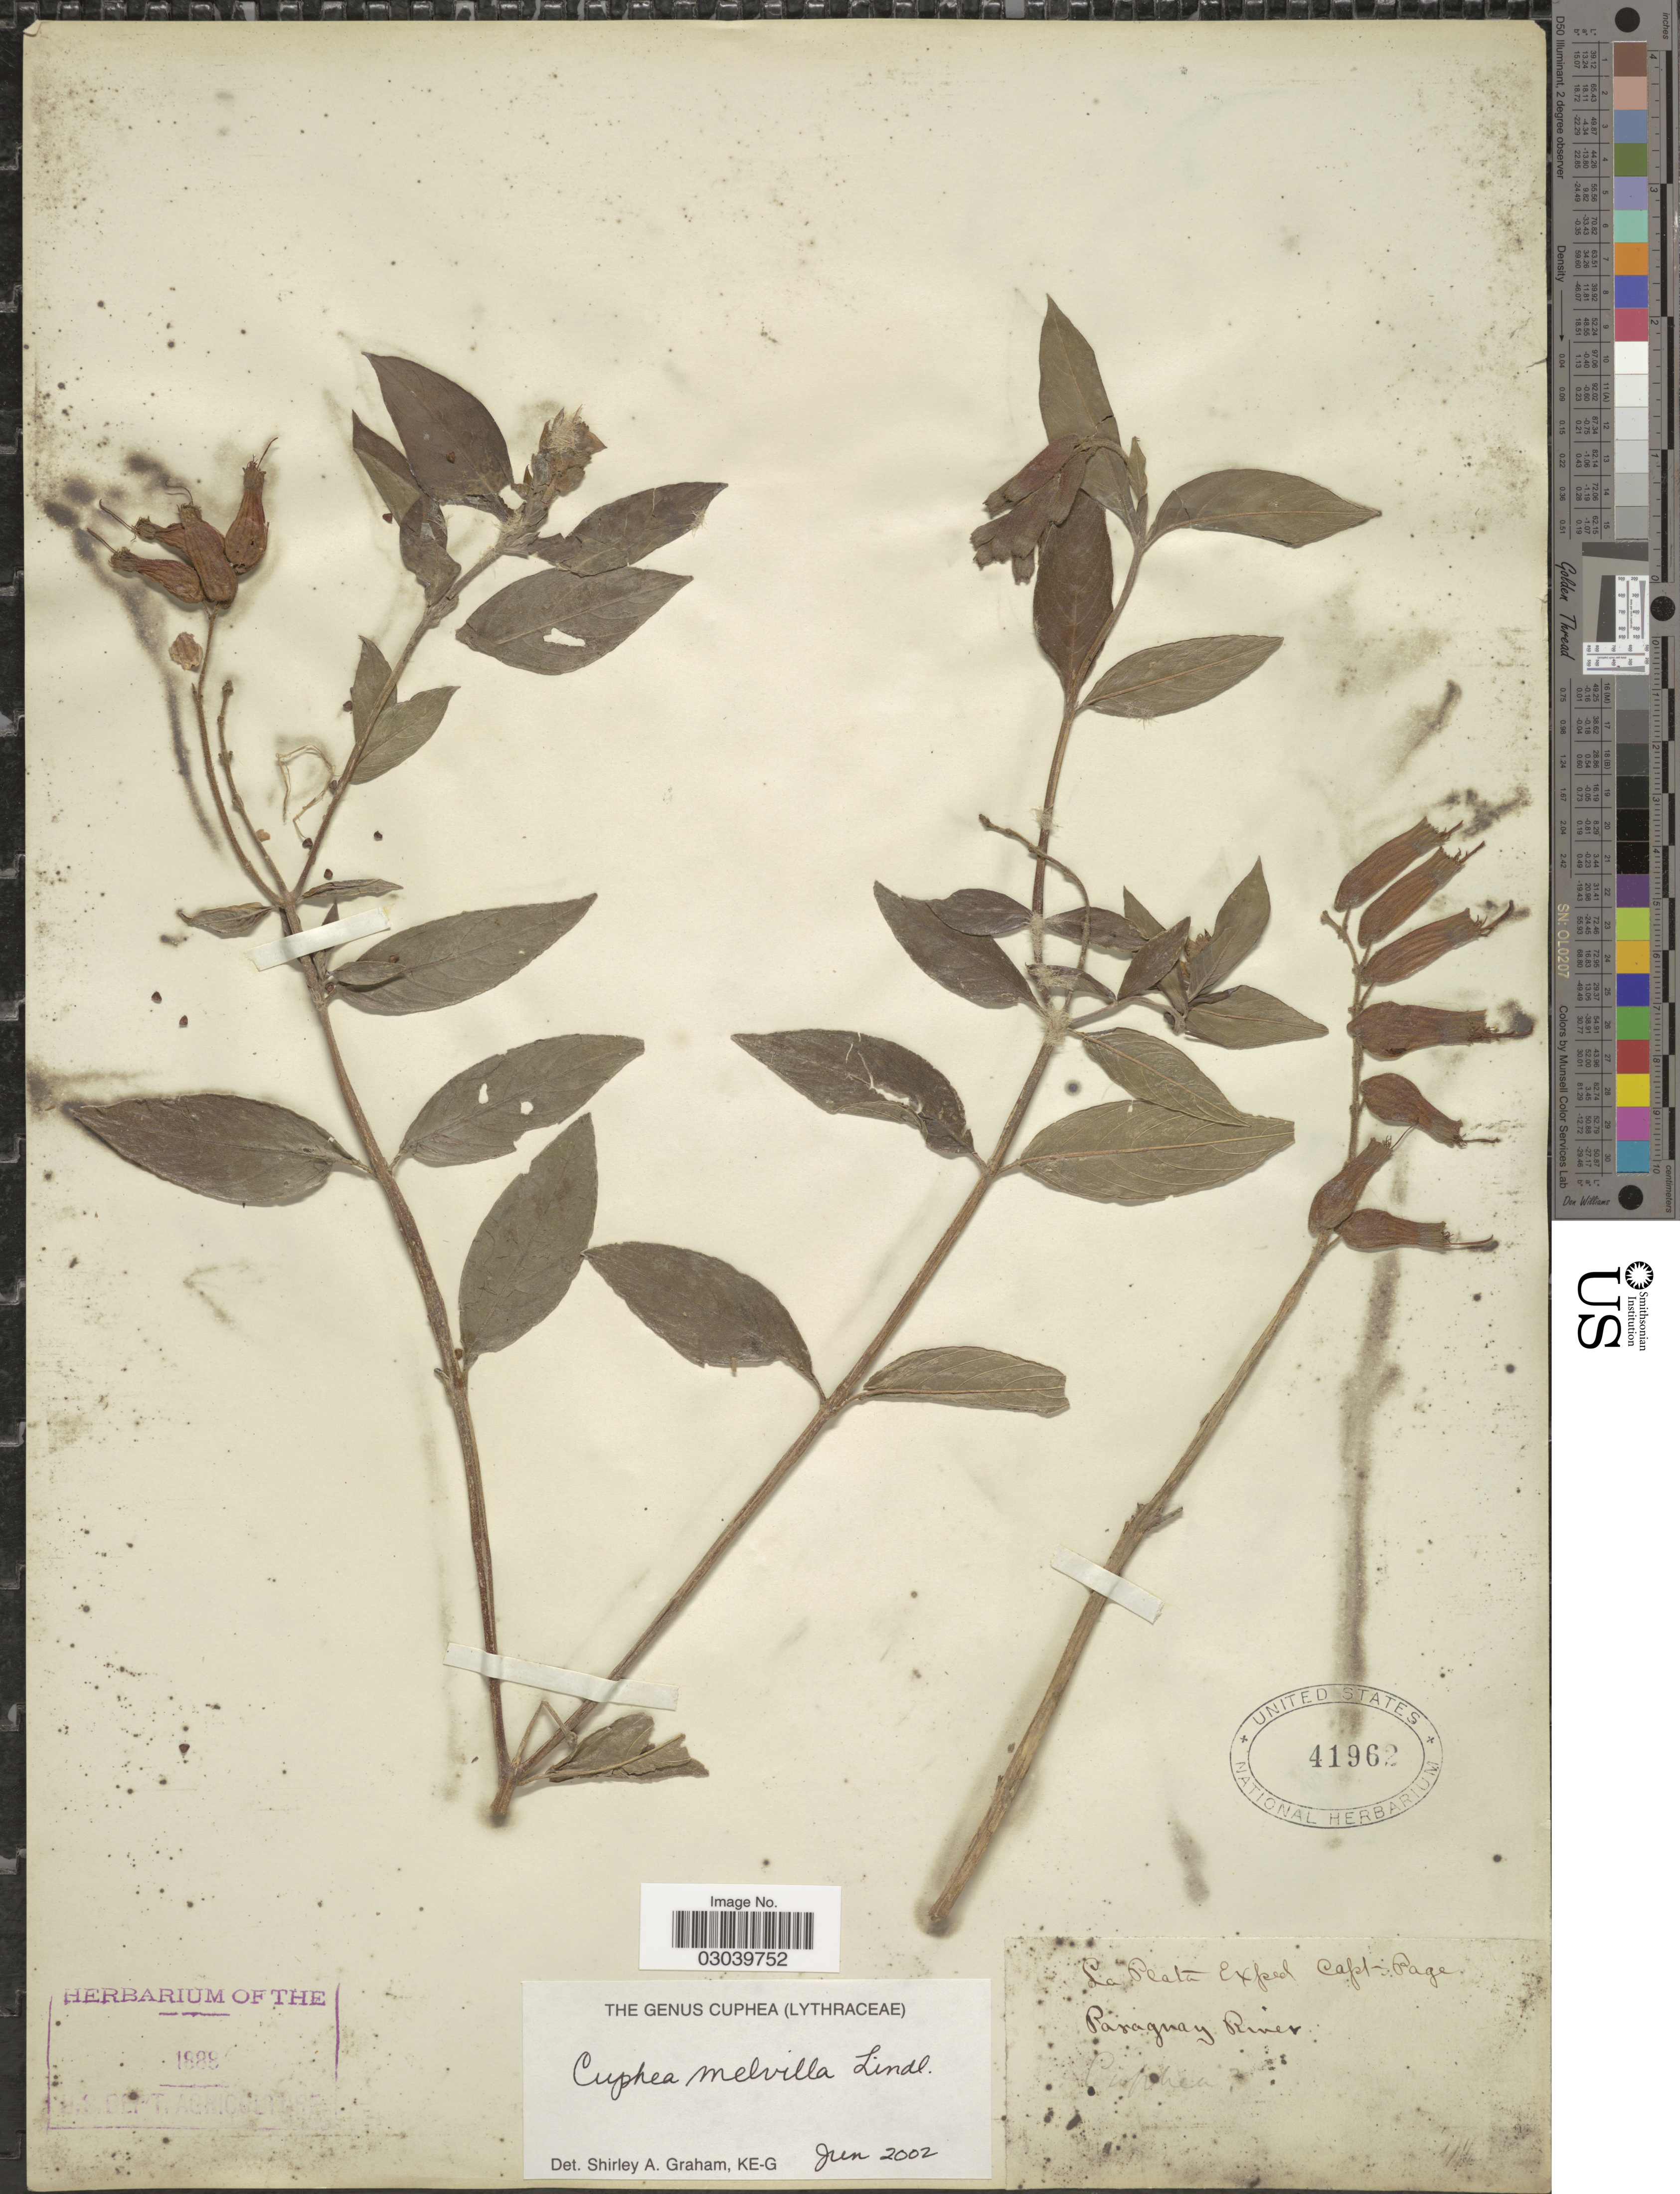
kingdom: Plantae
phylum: Tracheophyta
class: Magnoliopsida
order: Myrtales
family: Lythraceae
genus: Cuphea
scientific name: Cuphea melvilla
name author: Lindl.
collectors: Capt. Page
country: Paraguay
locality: Paraguay River.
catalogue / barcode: US 41962